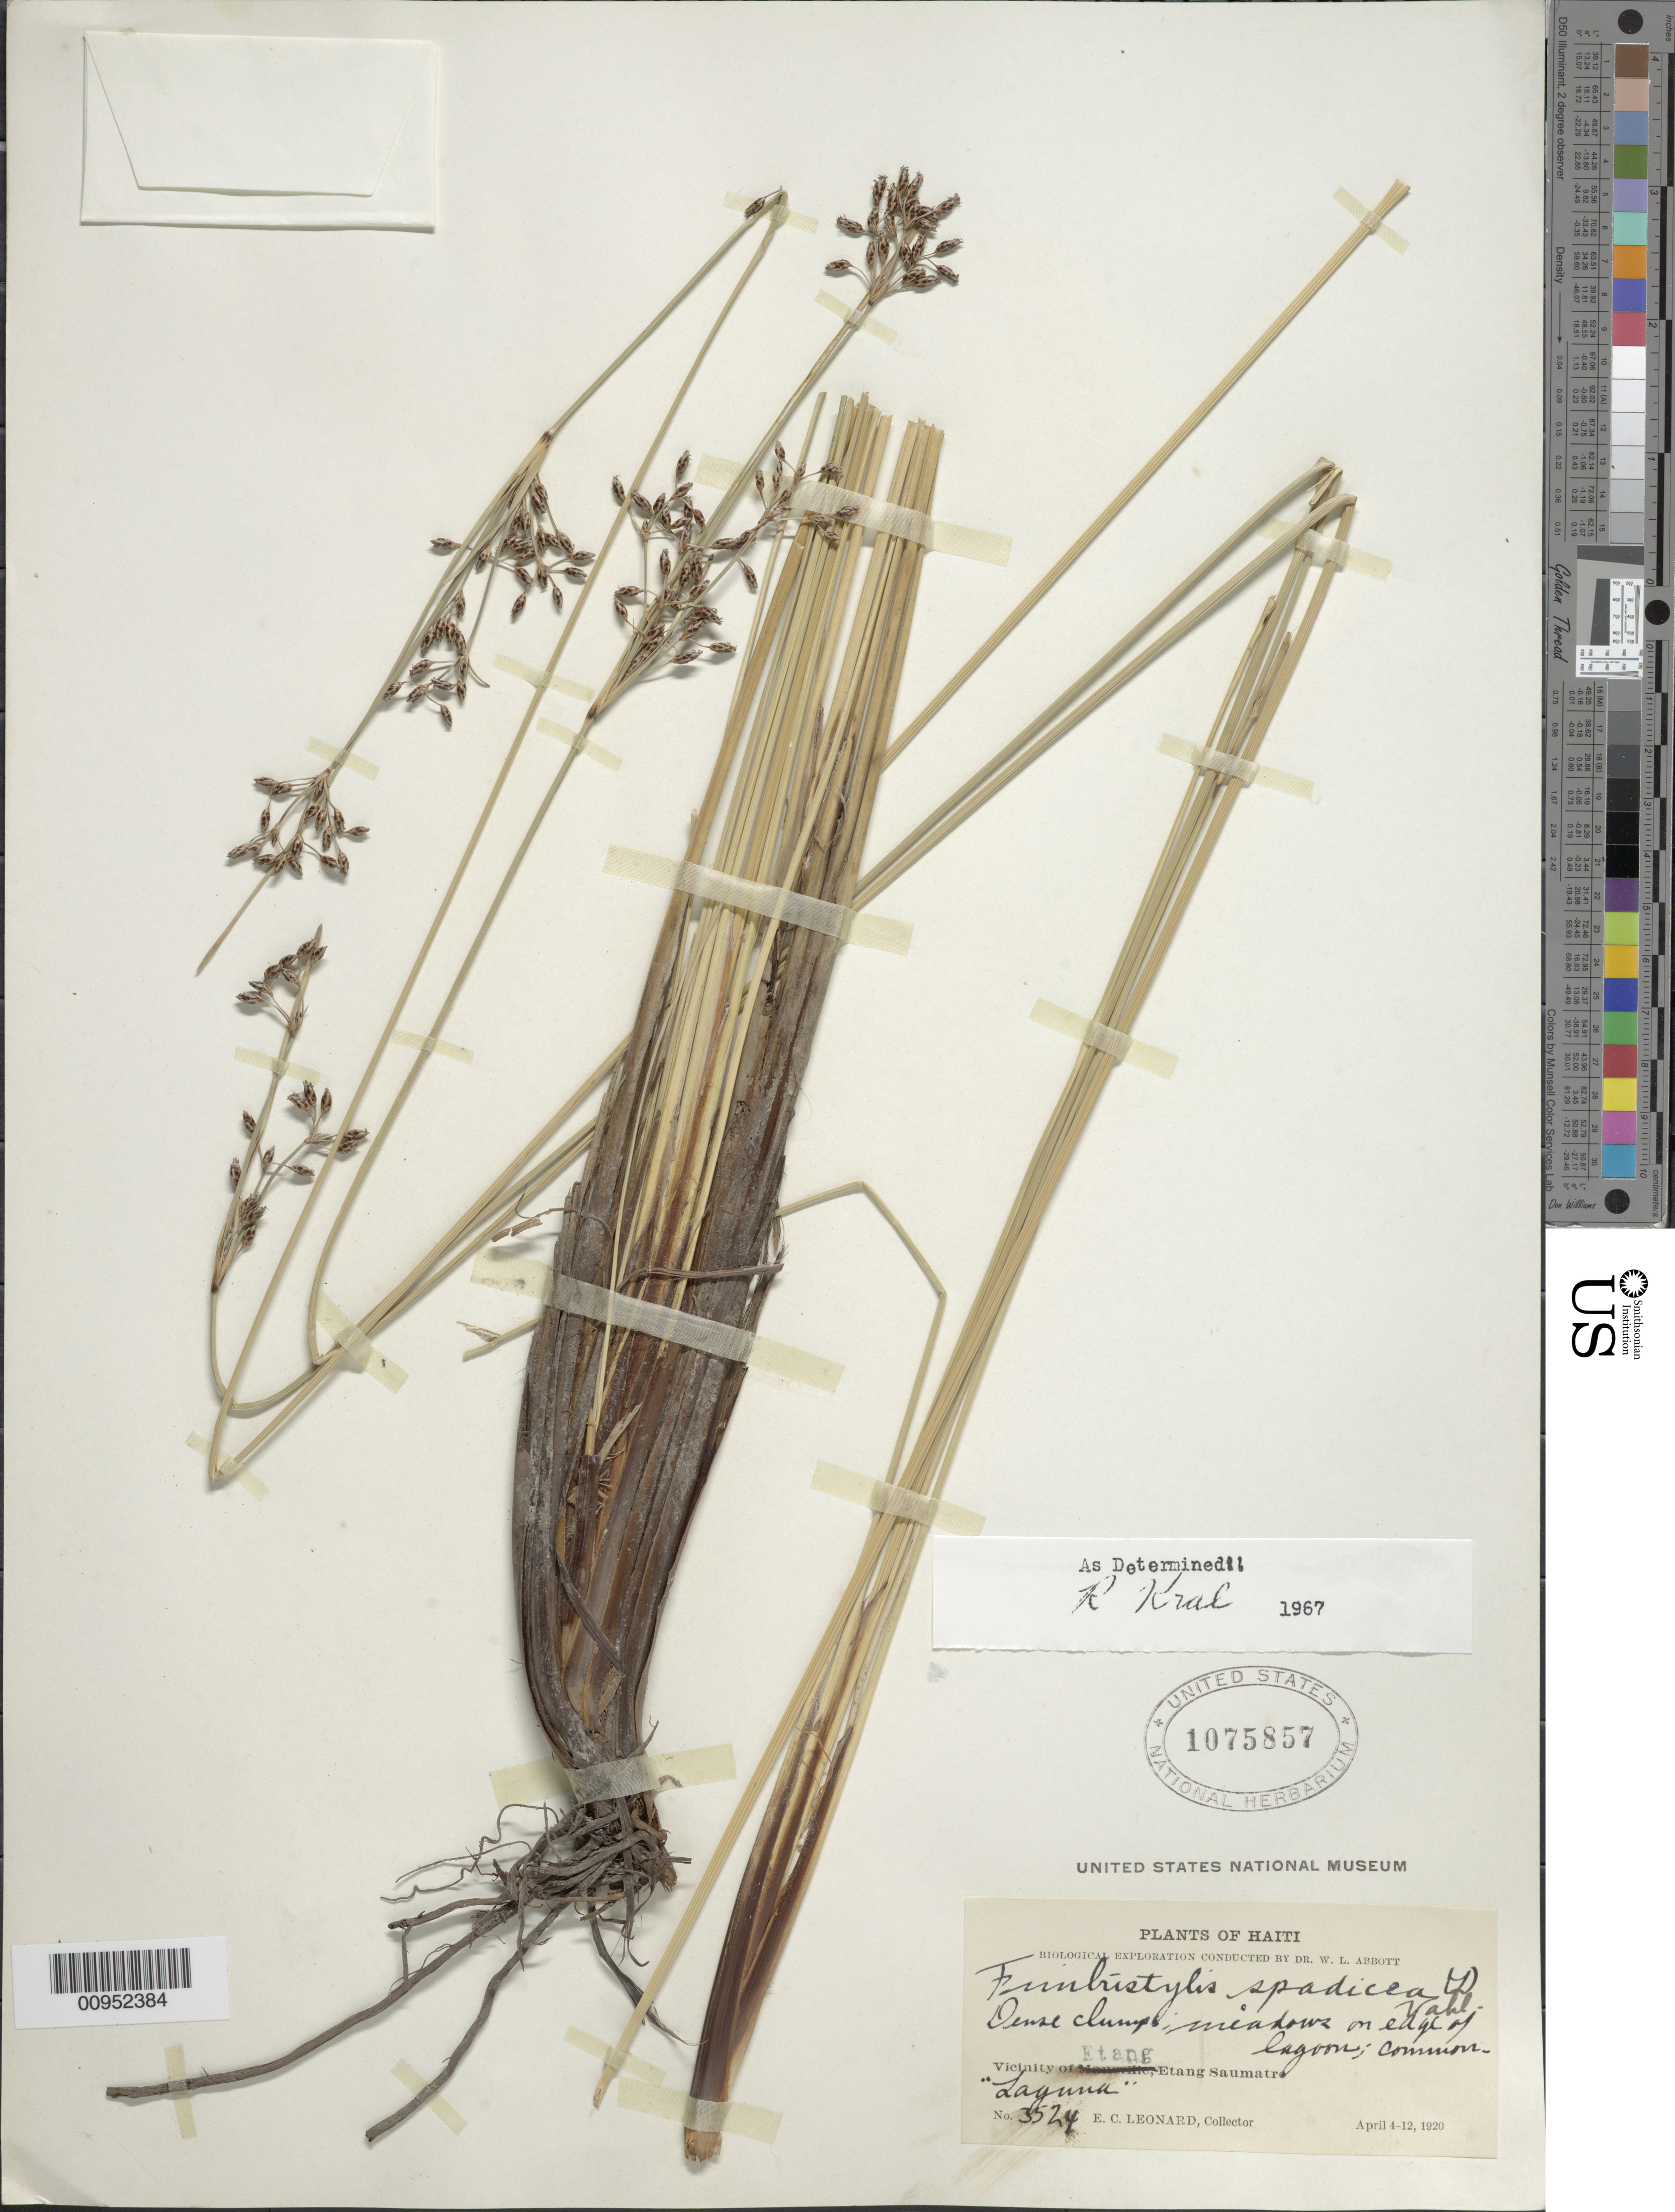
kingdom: Plantae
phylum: Tracheophyta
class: Liliopsida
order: Poales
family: Cyperaceae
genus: Fimbristylis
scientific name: Fimbristylis spadicea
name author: (L.) Vahl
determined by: Kral, Robert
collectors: E. C. Leonard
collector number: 3524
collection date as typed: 04 Apr 1920 to 12 Apr 1920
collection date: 1920-04-04/1920-04-12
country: Haiti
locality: meadows on edge of lagoon, vicinity of Etang, "Laguna", Etang Saumatre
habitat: Meadows on edge of lagoon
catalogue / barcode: US 1075857